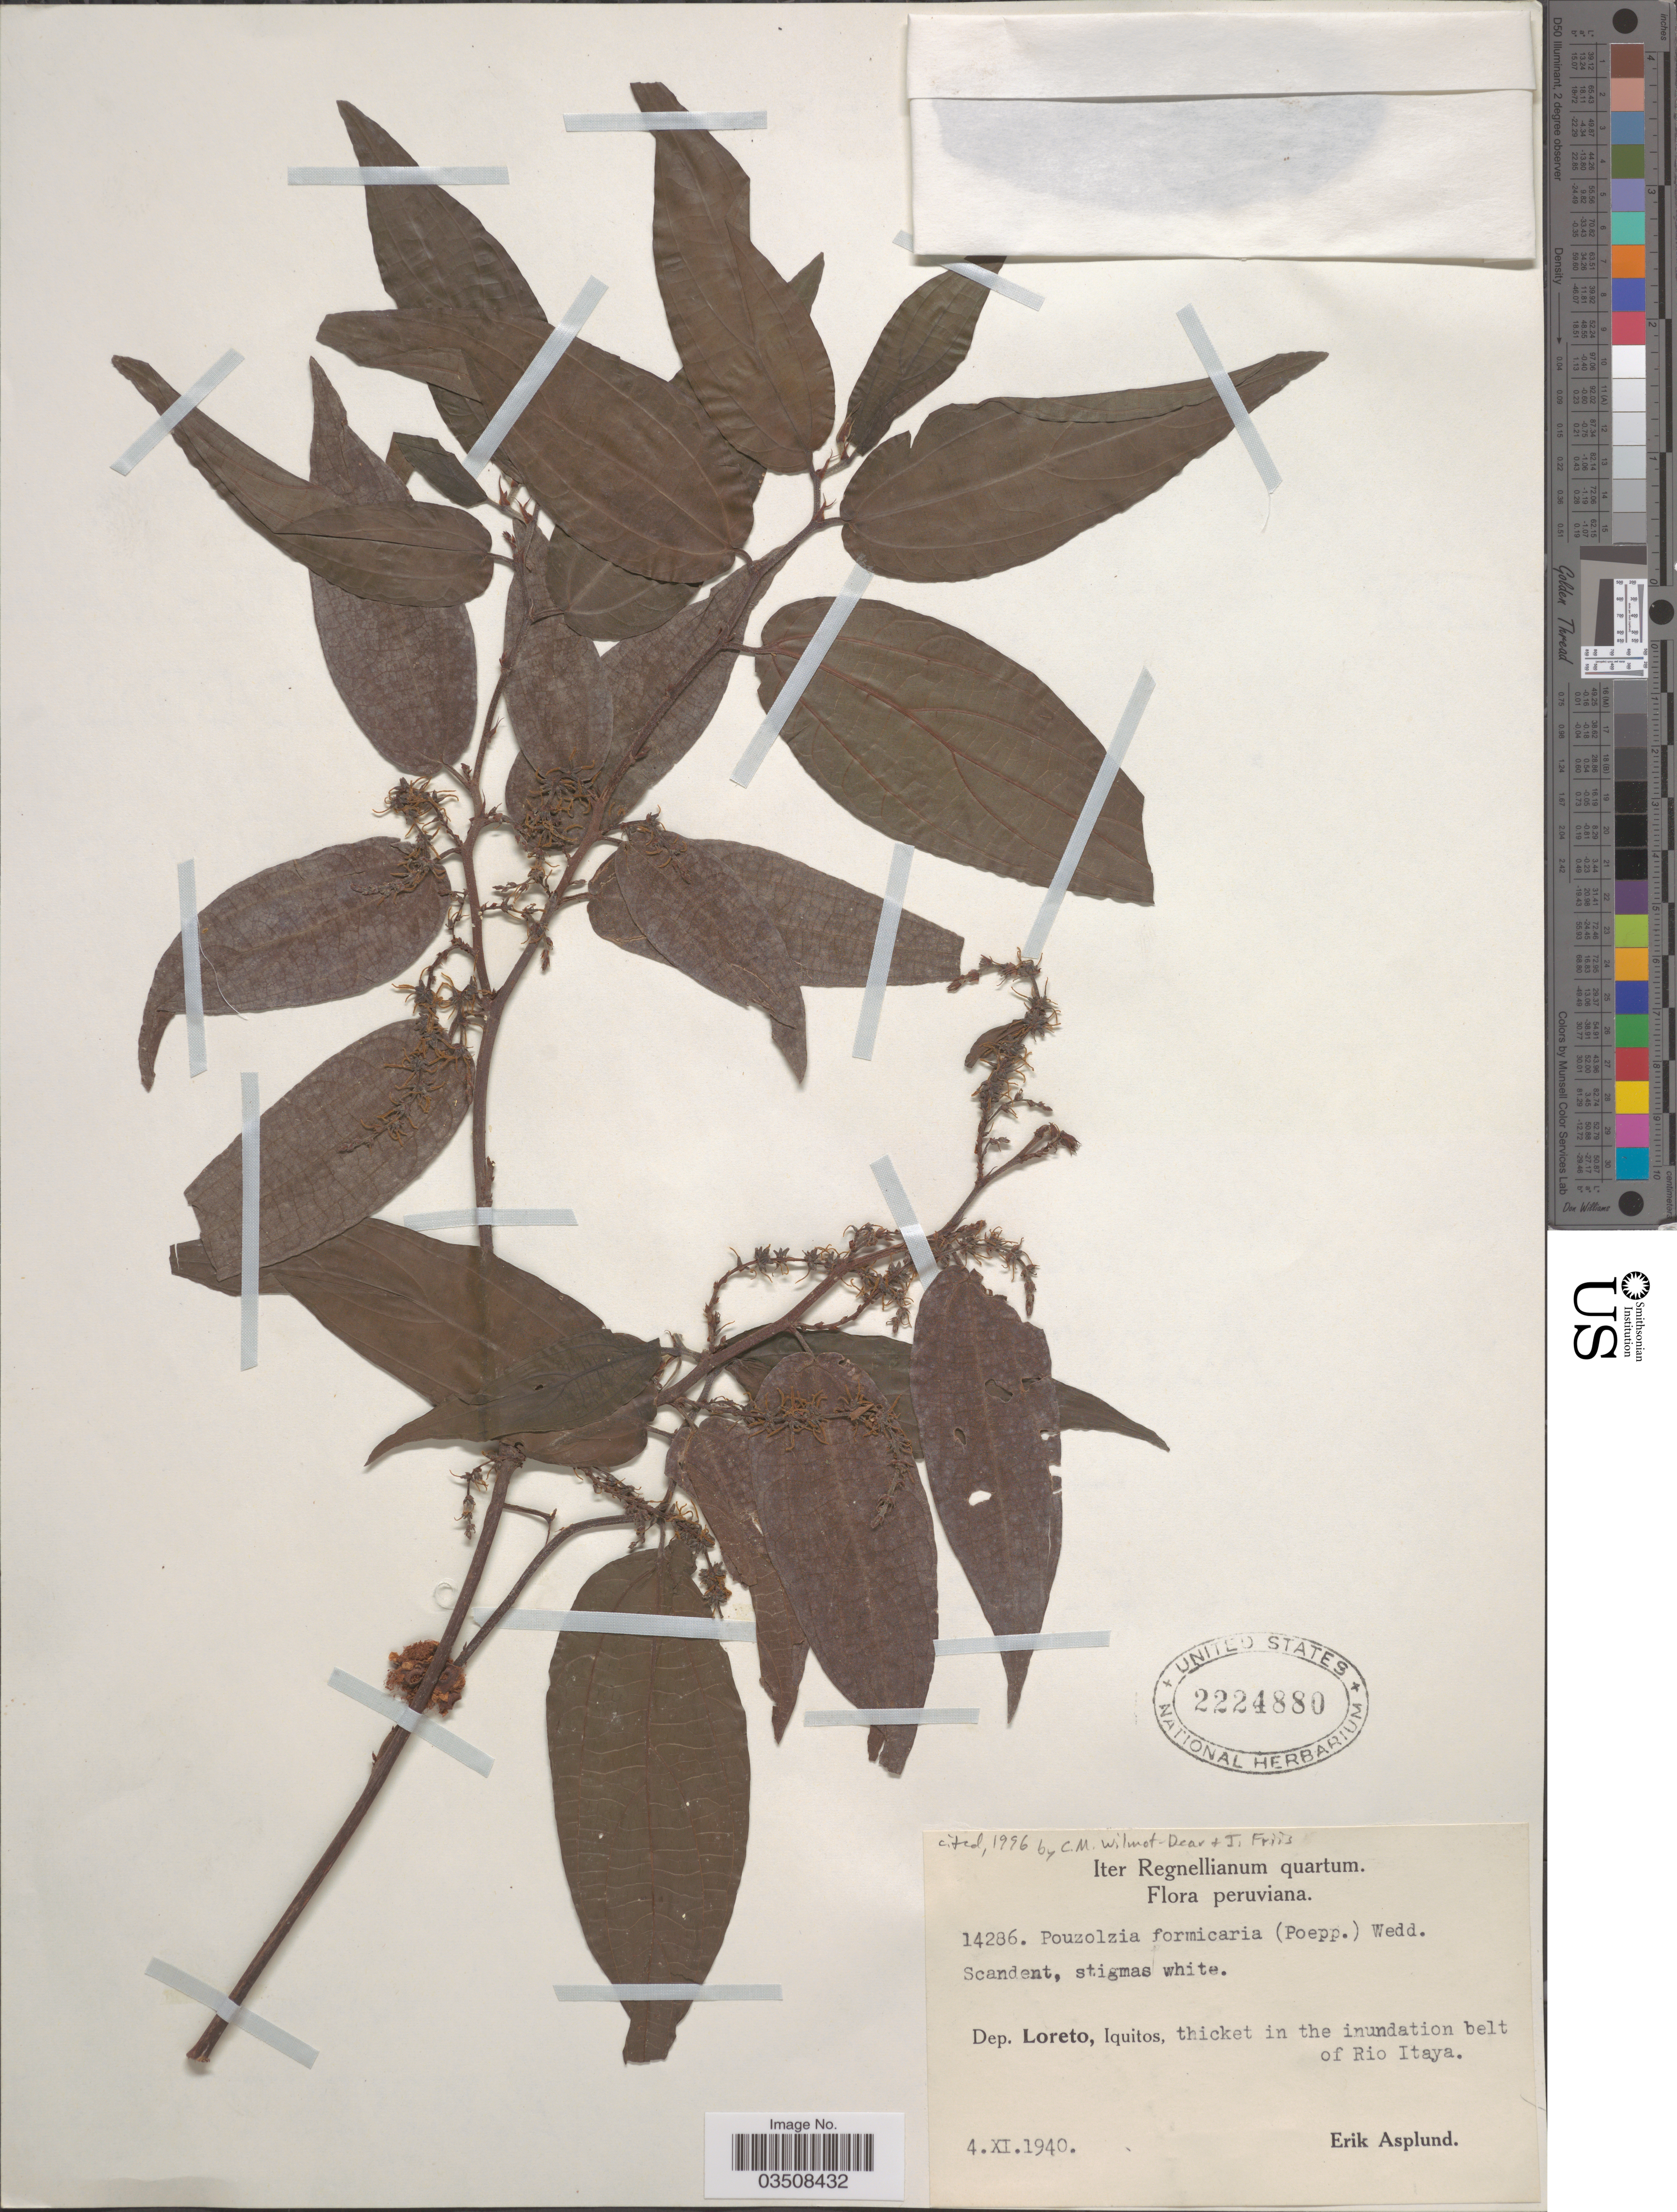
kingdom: Plantae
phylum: Tracheophyta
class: Magnoliopsida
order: Rosales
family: Urticaceae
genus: Pouzolzia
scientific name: Pouzolzia formicaria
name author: (Poepp. ex Wedd.) Wedd.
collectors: E. Asplund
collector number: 14286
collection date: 1940-11-04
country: Peru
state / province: Loreto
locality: Dep. Loreto, Iquitos, thicket in the inundation belt of Rio Itaya.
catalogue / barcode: US 2224880